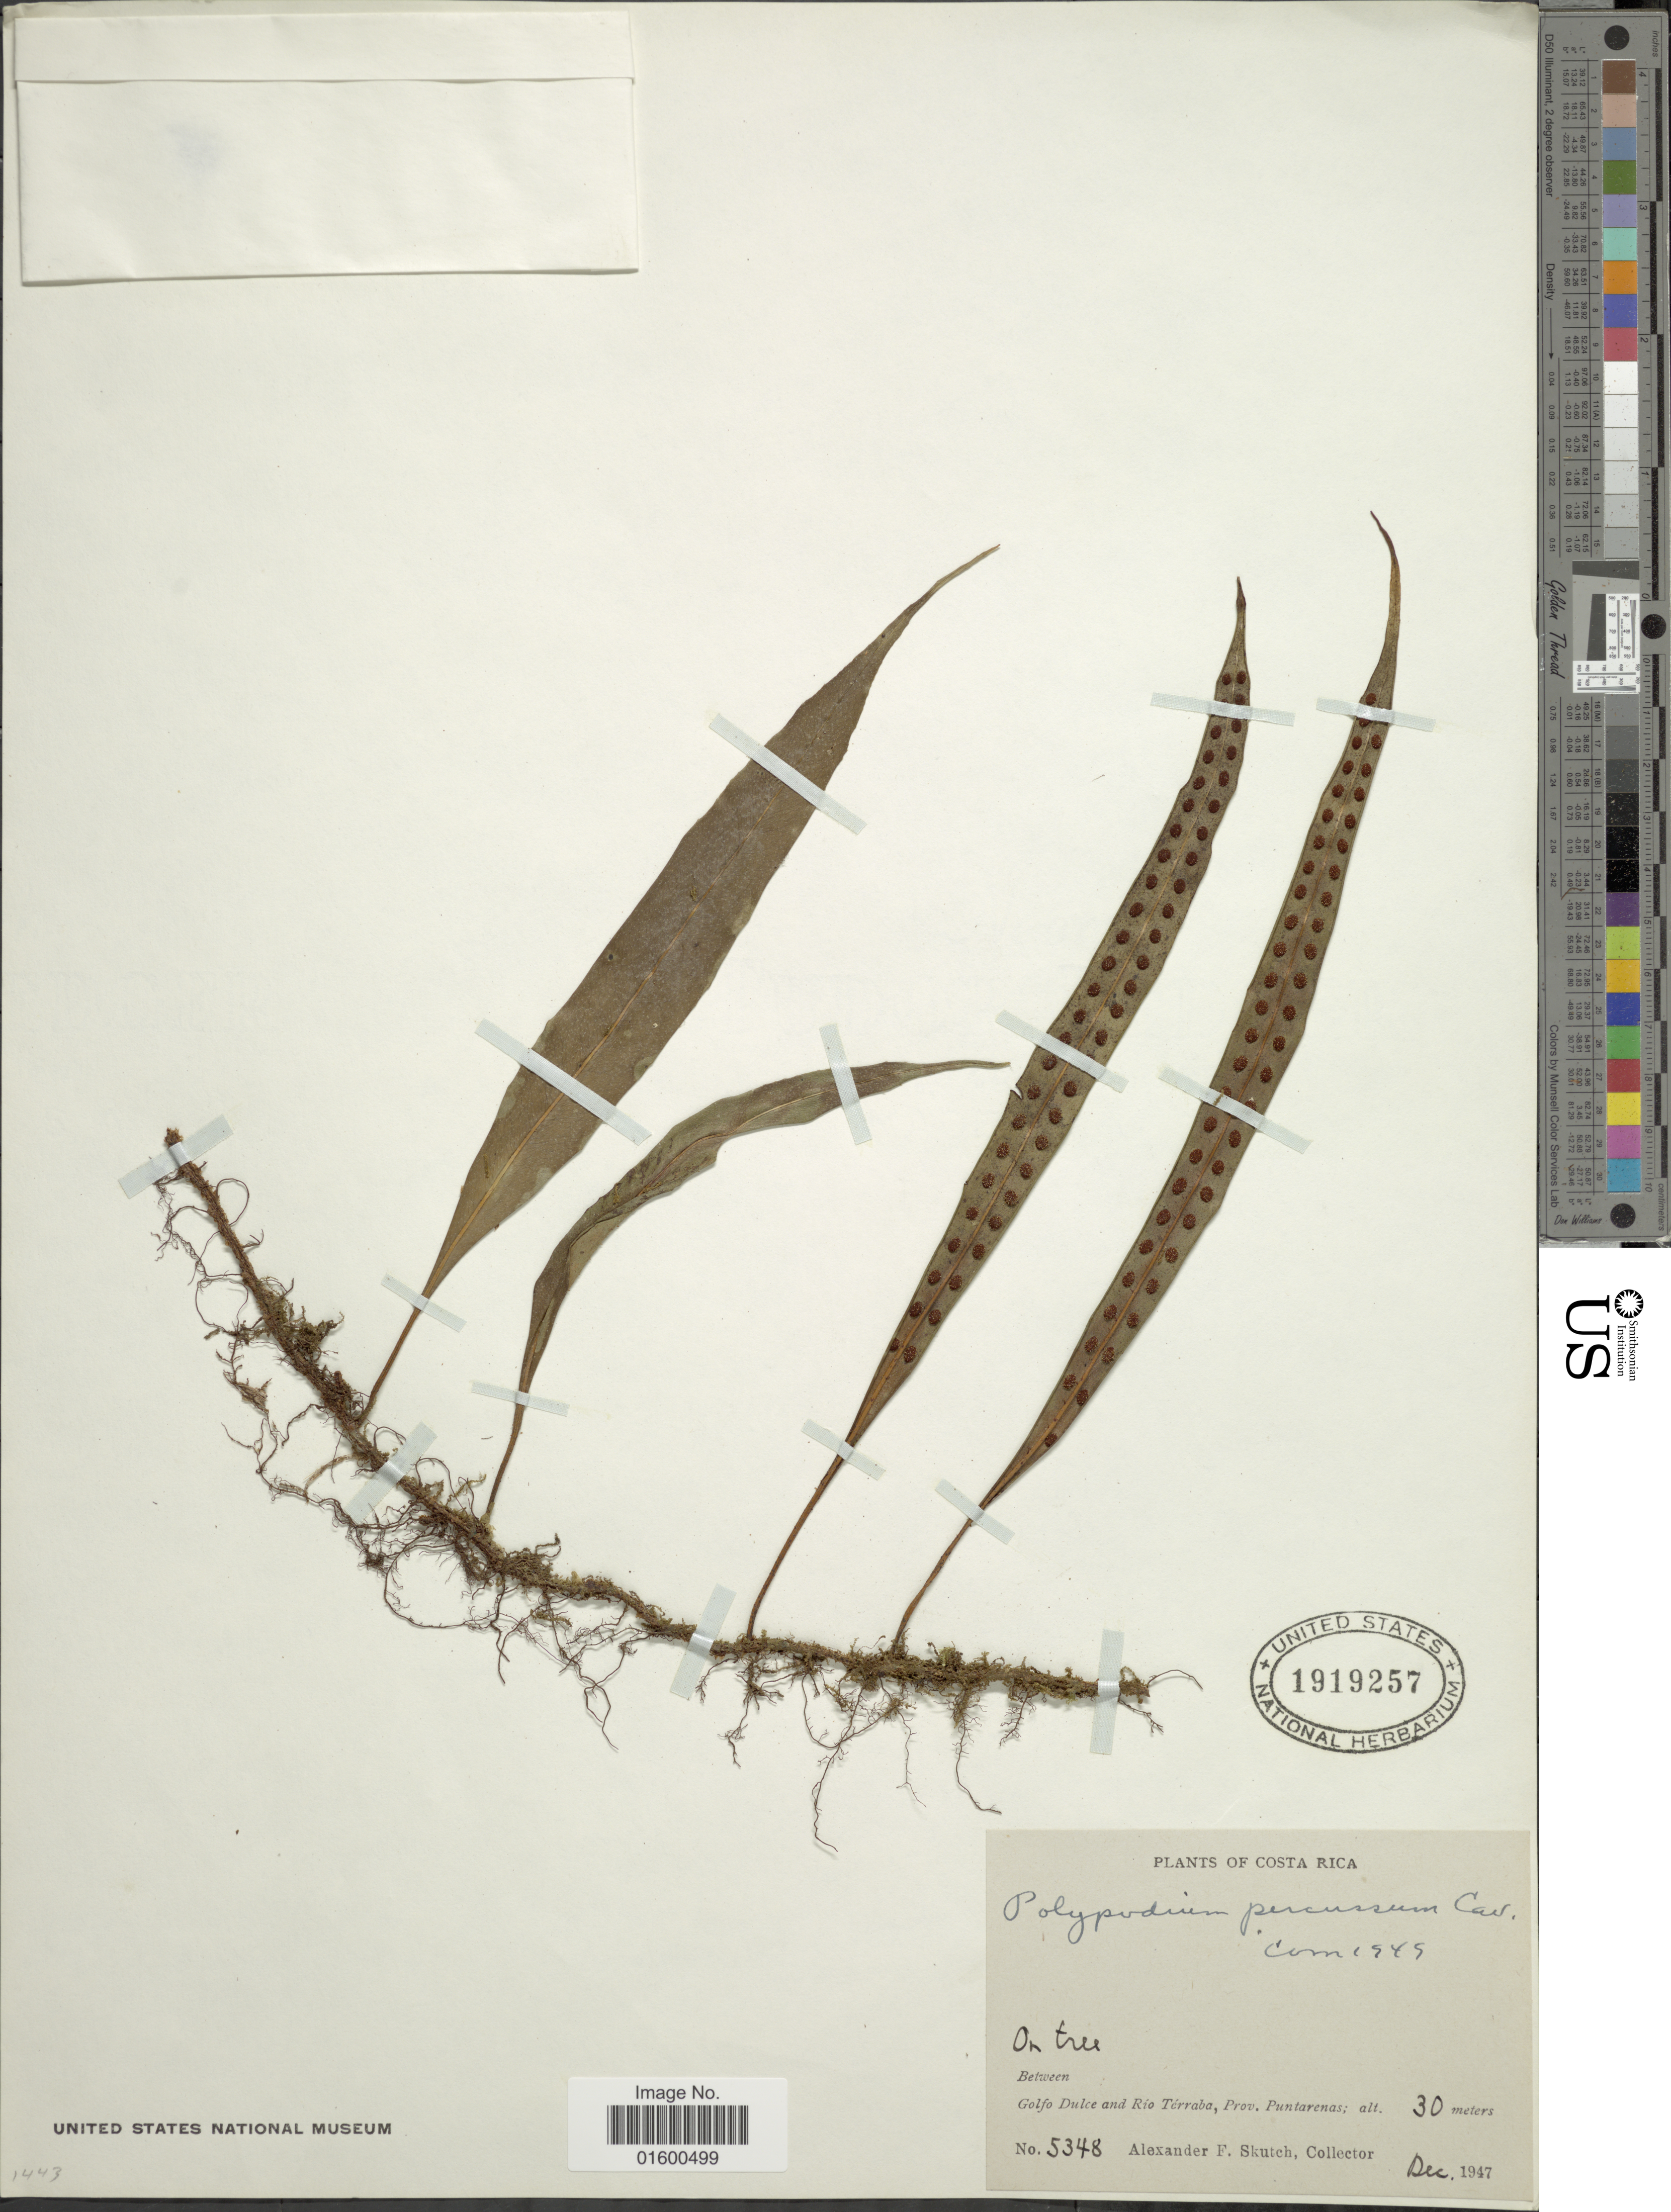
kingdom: Plantae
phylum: Tracheophyta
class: Polypodiopsida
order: Polypodiales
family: Polypodiaceae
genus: Microgramma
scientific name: Microgramma percussa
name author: (Cav.) de la Sota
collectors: A. F. Skutch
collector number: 5348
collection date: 1947-12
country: Costa Rica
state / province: Puntarenas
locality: Between Dulce and Rio Terraba, prov. Puntarenas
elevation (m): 30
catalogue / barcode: US 1919257